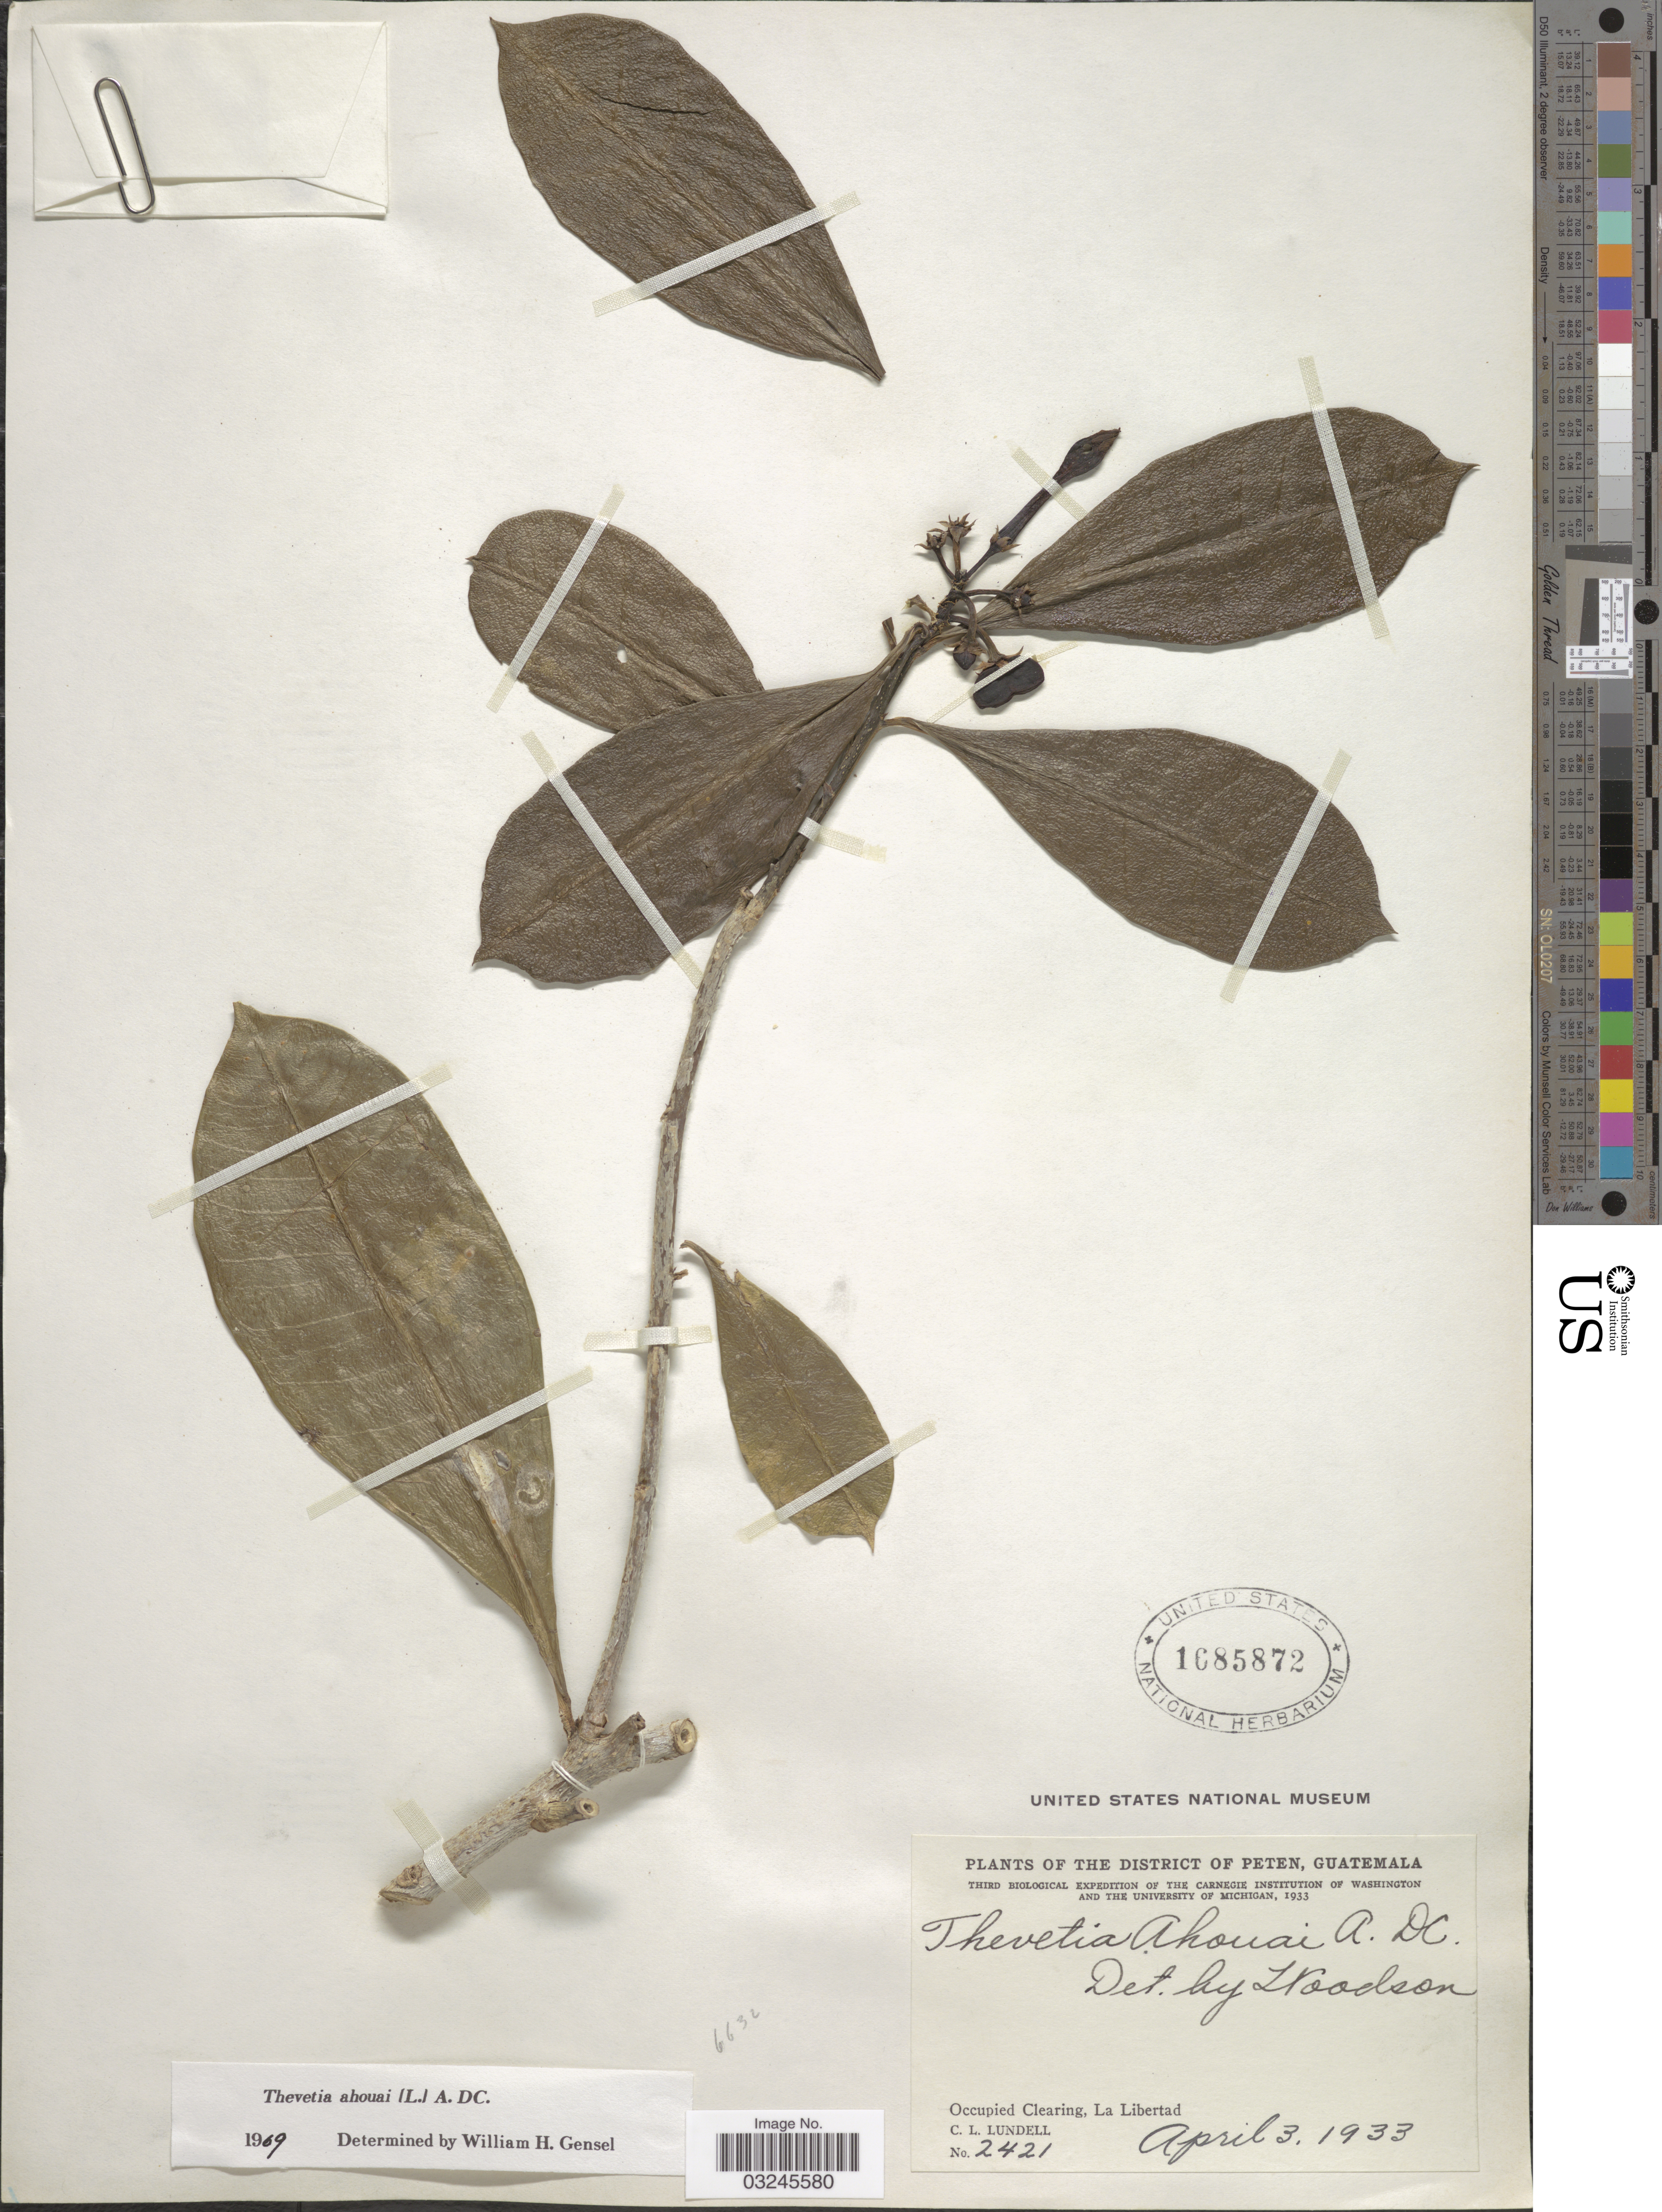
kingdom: Plantae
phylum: Tracheophyta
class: Magnoliopsida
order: Gentianales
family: Apocynaceae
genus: Thevetia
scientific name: Thevetia ahouai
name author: (L.) A. DC.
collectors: C. L. Lundell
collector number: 2421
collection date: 1933-04-03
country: Guatemala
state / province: El Petén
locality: The District of Peten. Occupied Clearing, La Libertad.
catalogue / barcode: US 1685872